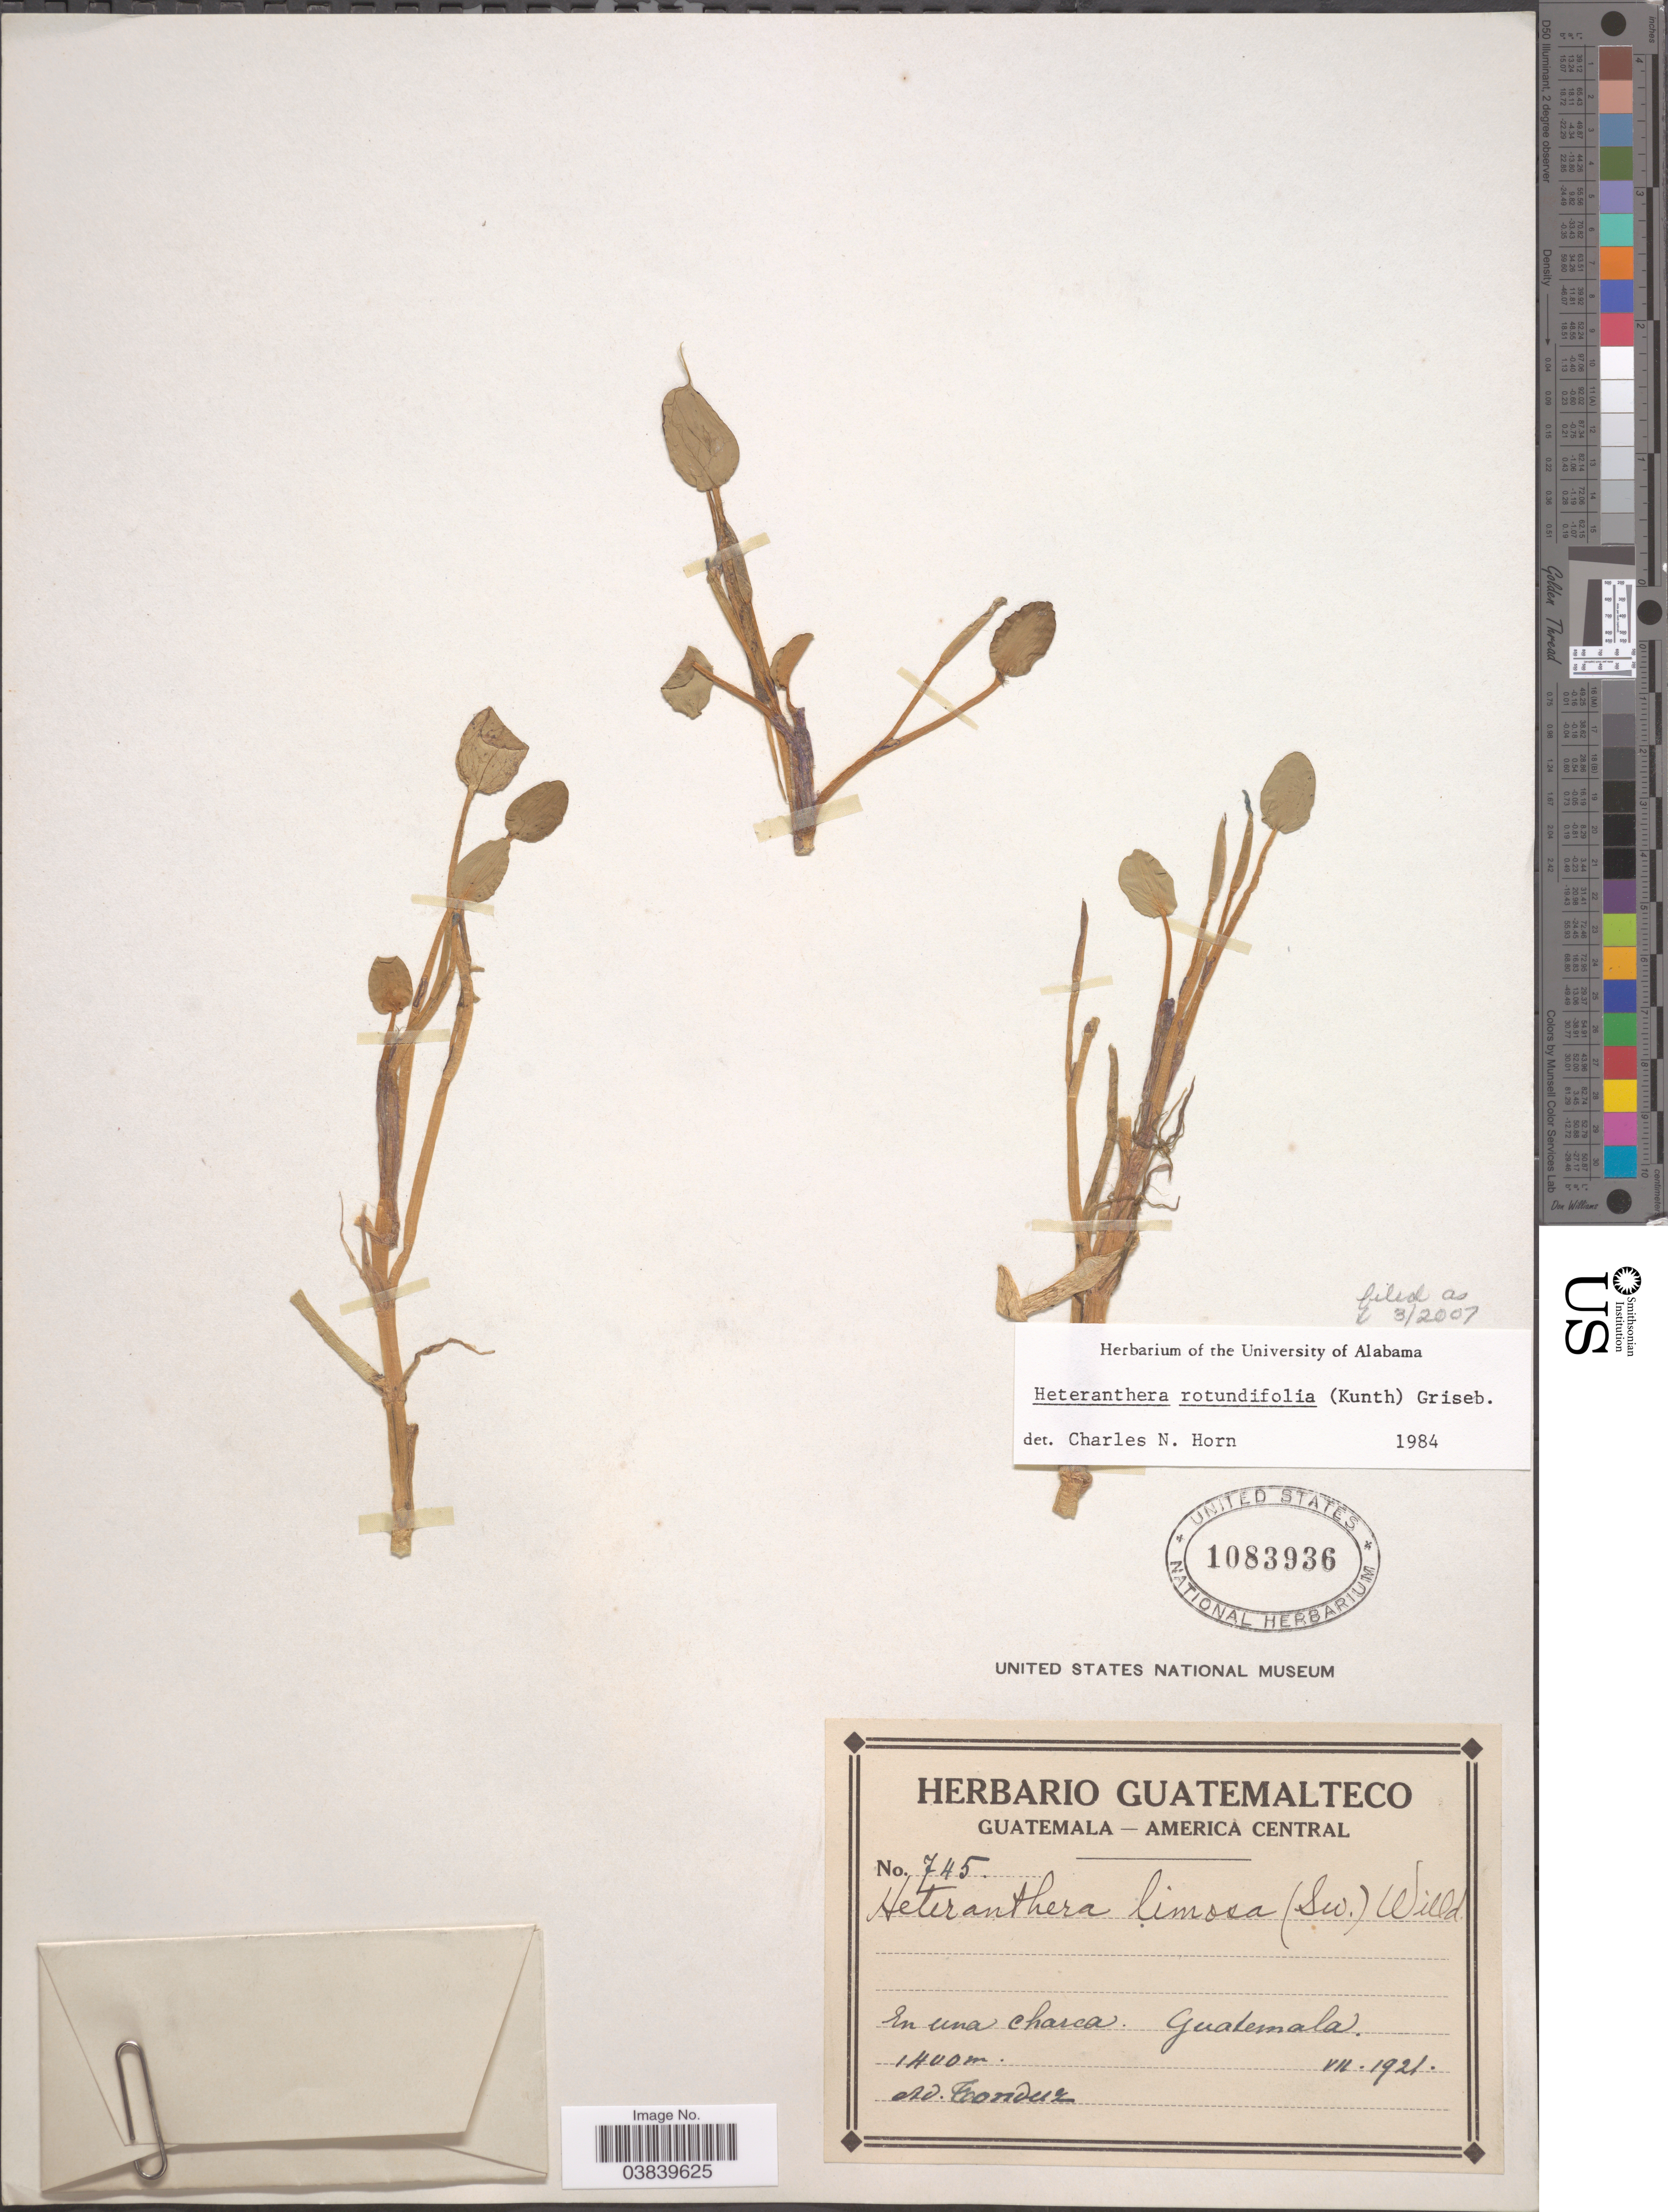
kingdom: Plantae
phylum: Tracheophyta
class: Liliopsida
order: Commelinales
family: Pontederiaceae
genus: Heteranthera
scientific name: Heteranthera rotundifolia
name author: (Kunth) Griseb.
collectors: A. Tonduz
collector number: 745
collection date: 1921-07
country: Guatemala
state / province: Guatemala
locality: In una charca.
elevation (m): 1400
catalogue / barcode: US 1083936